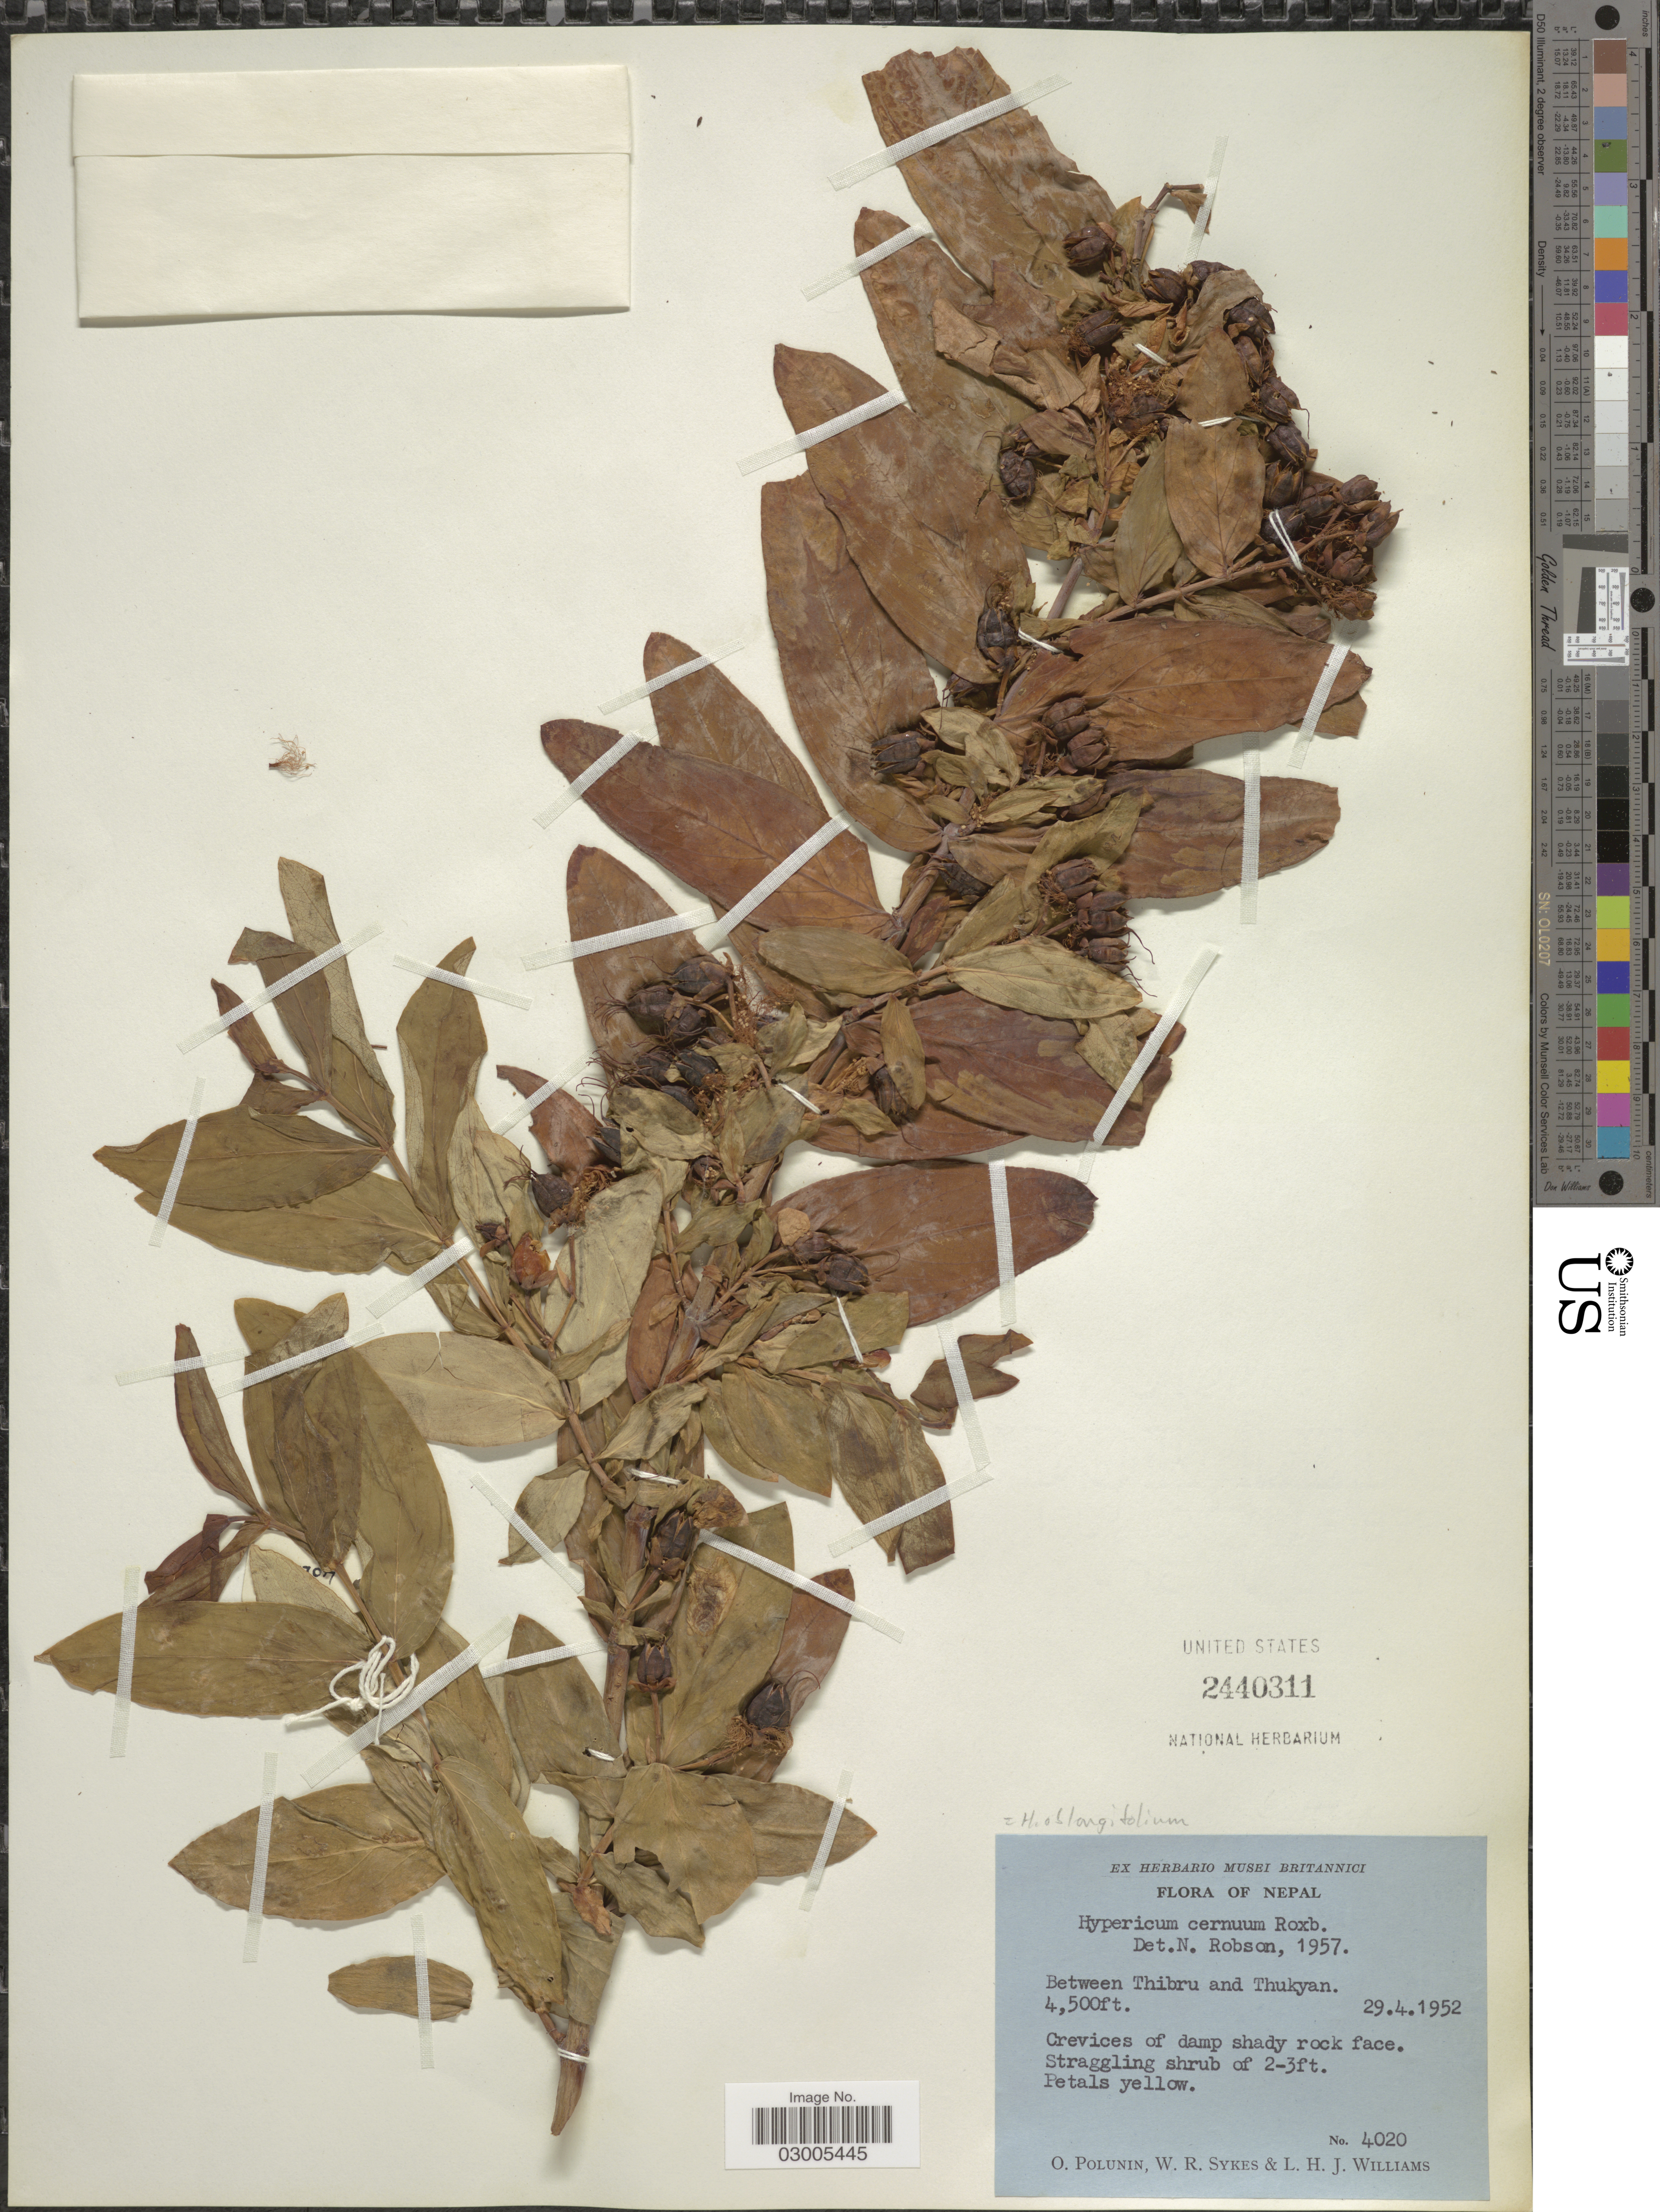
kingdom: Plantae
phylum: Tracheophyta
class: Magnoliopsida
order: Malpighiales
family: Hypericaceae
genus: Hypericum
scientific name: Hypericum oblongifolium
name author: Choisy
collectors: O. V. Polunin, W. R. Sykes & L. H. J. Williams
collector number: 4020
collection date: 1952-04-29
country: Nepal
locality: Between Thibru and Thukyan.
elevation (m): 1372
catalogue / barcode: US 2440311